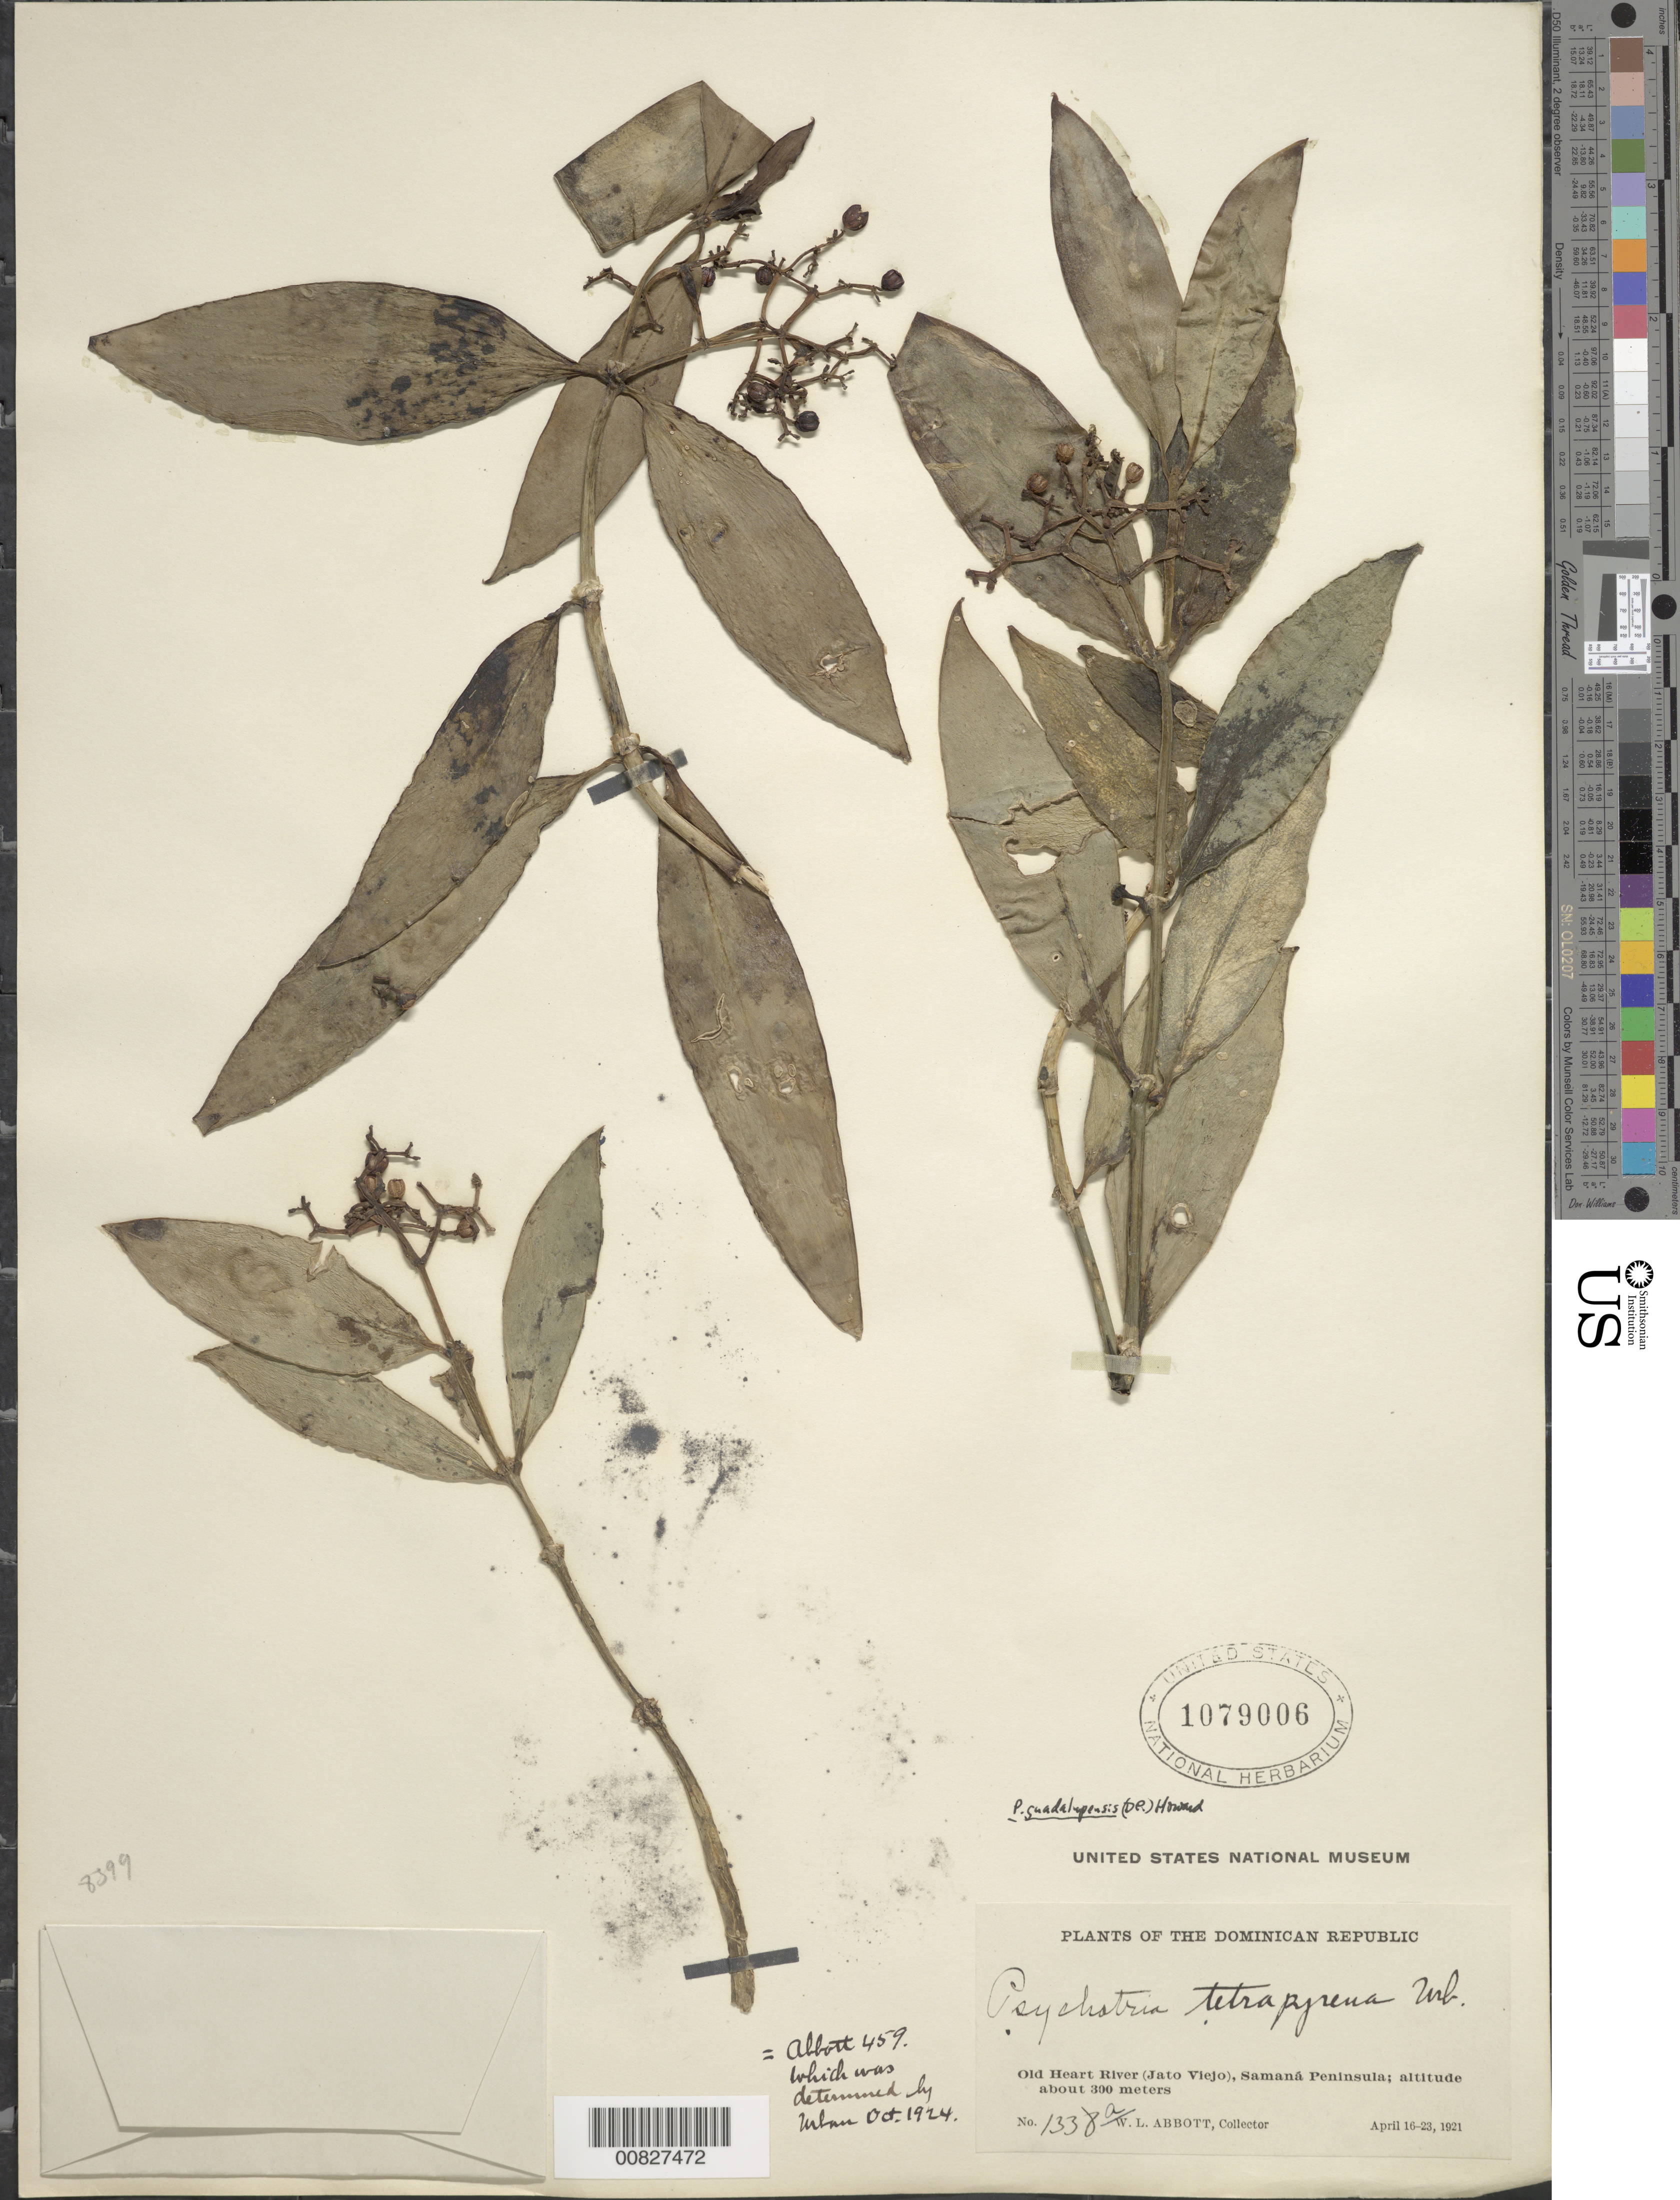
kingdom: Plantae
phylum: Tracheophyta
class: Magnoliopsida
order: Gentianales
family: Rubiaceae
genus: Notopleura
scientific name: Notopleura guadalupensis subsp. tetrapyrena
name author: (Urb.) C.M. Taylor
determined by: Nicolson, Dan H.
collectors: W. L. Abbott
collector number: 1338A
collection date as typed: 16 Apr 1921 to 23 Apr 1921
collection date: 1921-04-16/1921-04-23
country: Dominican Republic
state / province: Samana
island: Hispaniola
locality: Old Heart River (Jato Viejo), Samaná Peninsula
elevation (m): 300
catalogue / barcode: US 1079006